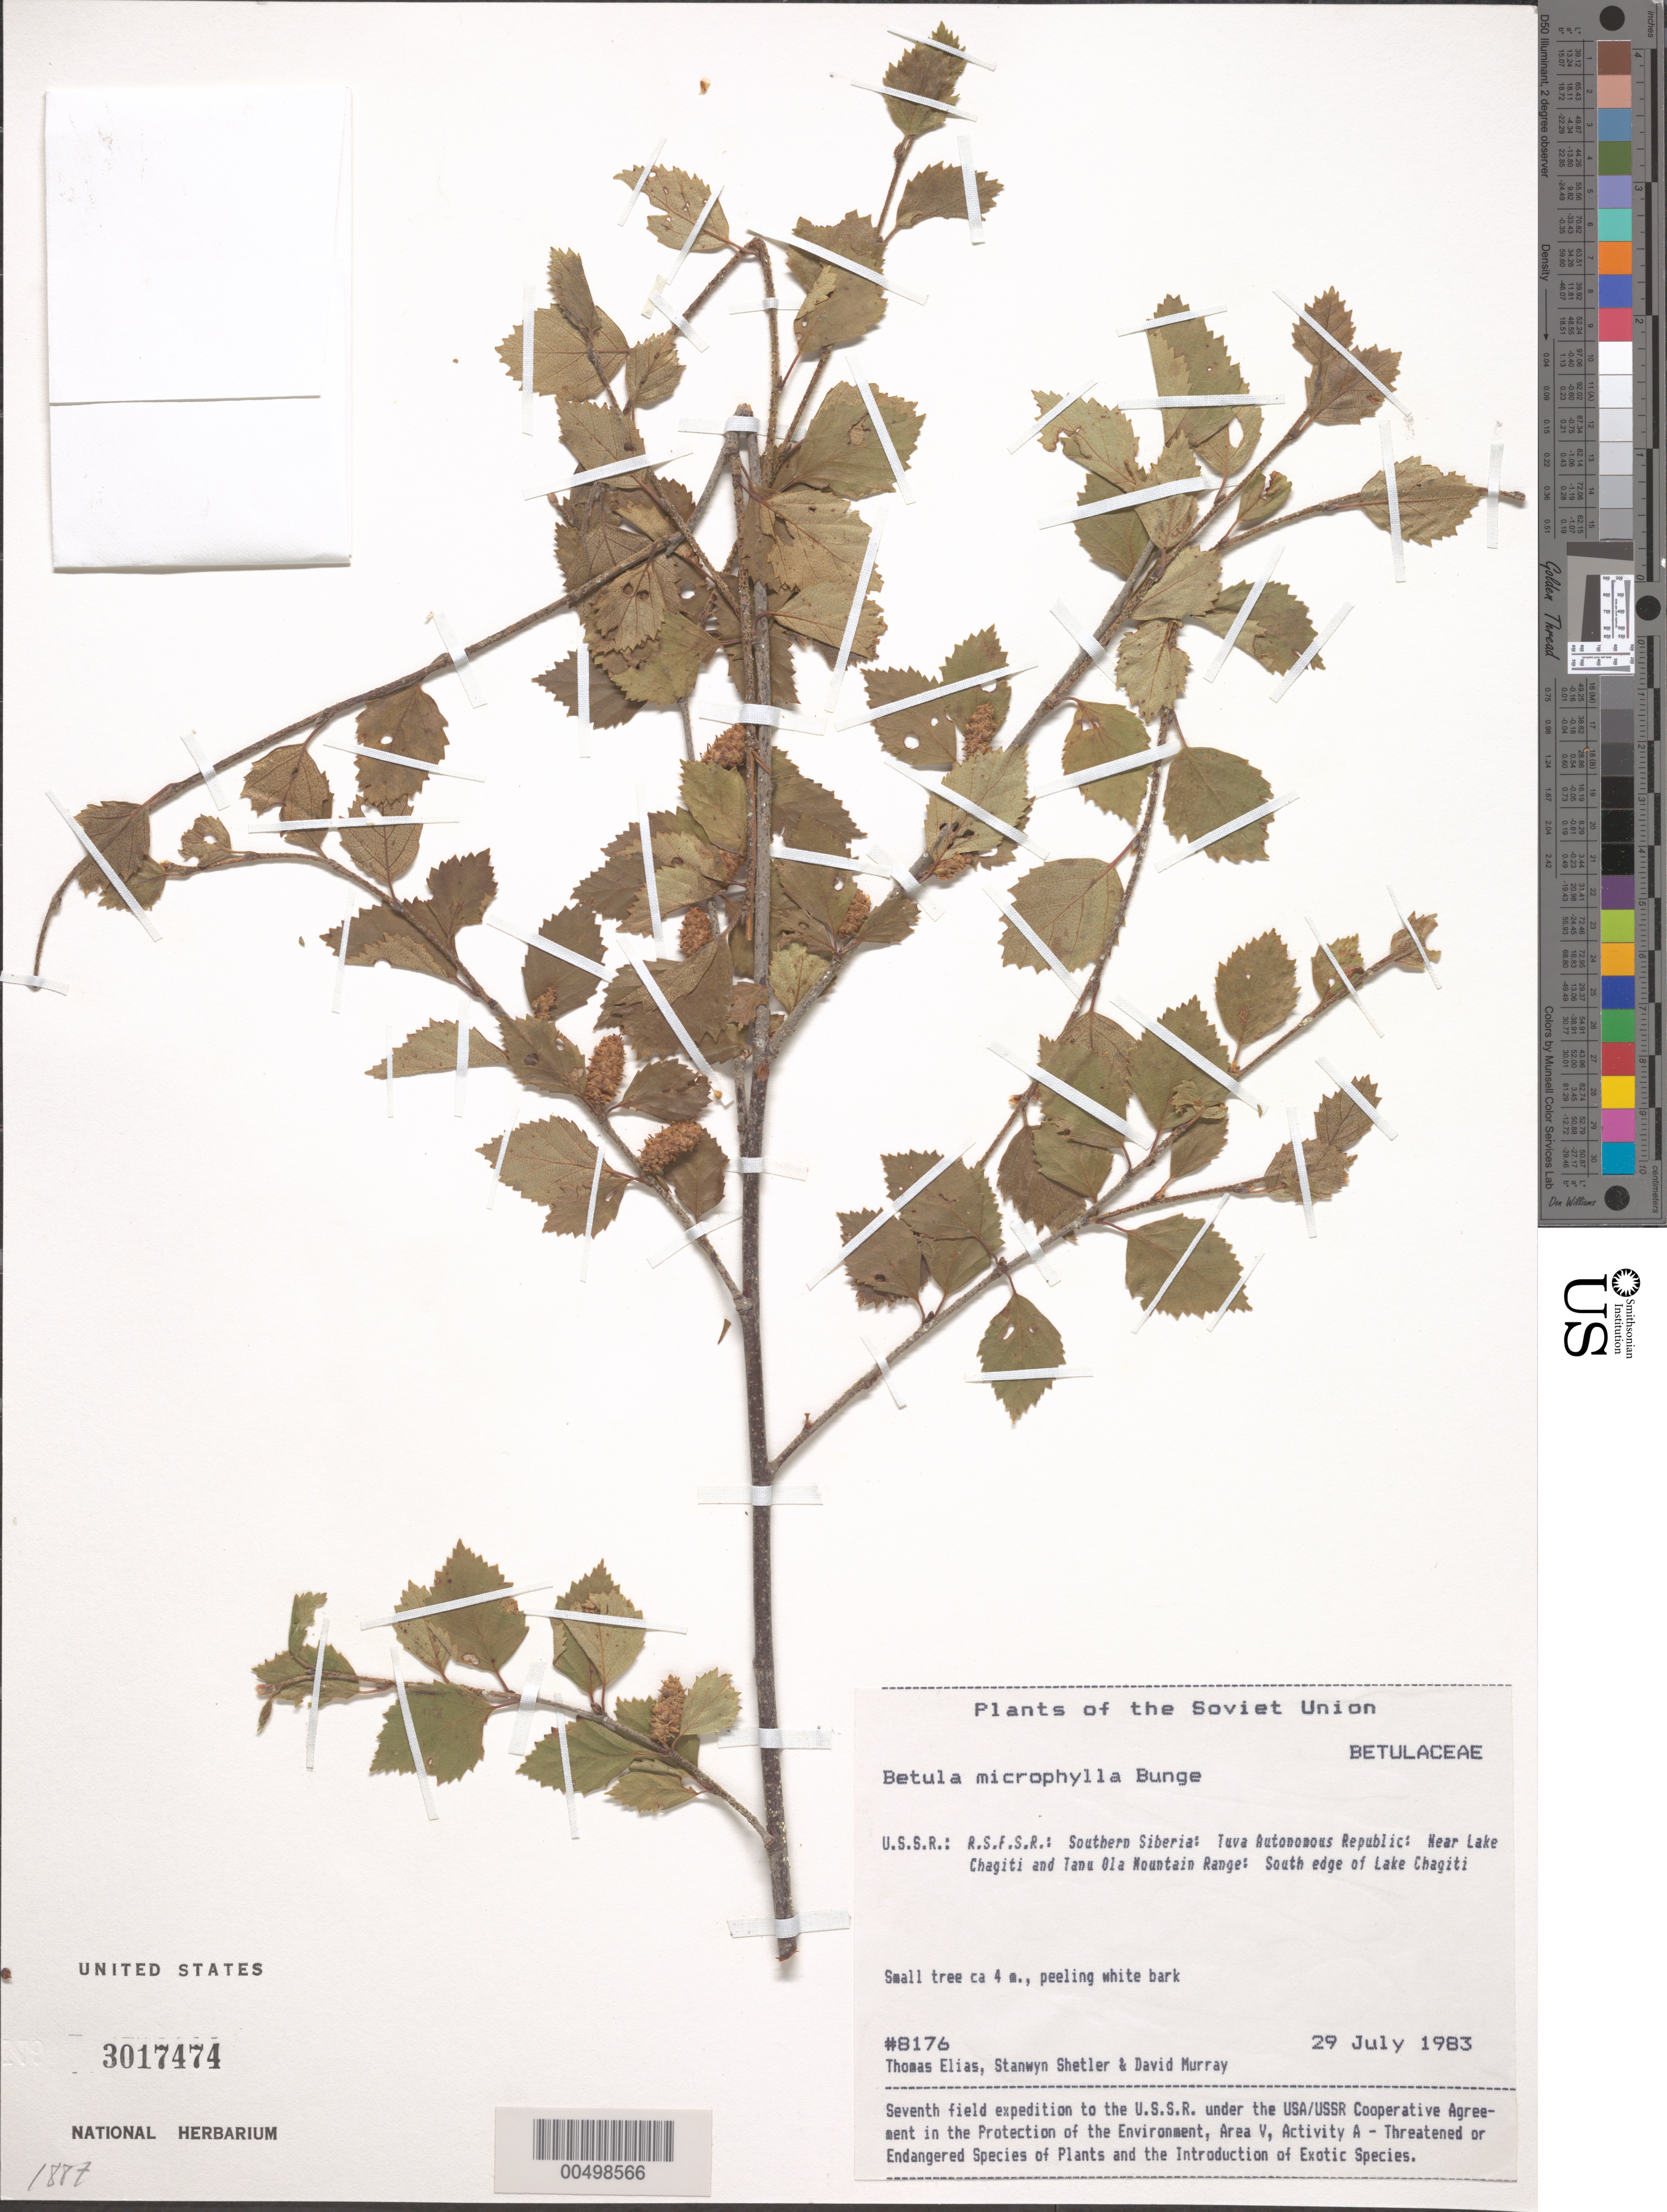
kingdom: Plantae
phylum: Tracheophyta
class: Magnoliopsida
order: Fagales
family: Betulaceae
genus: Betula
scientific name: Betula microphylla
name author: Bunge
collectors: T. Elias, S. Shetler & D. F. Murray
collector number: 8176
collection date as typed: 29 Jul 1983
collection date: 1983-07-29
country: Russian Federation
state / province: Tuva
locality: near Lake Chagitai and Tannu-Ola Mountain Range, S edge of Lake Chagitai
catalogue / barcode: US 3017474